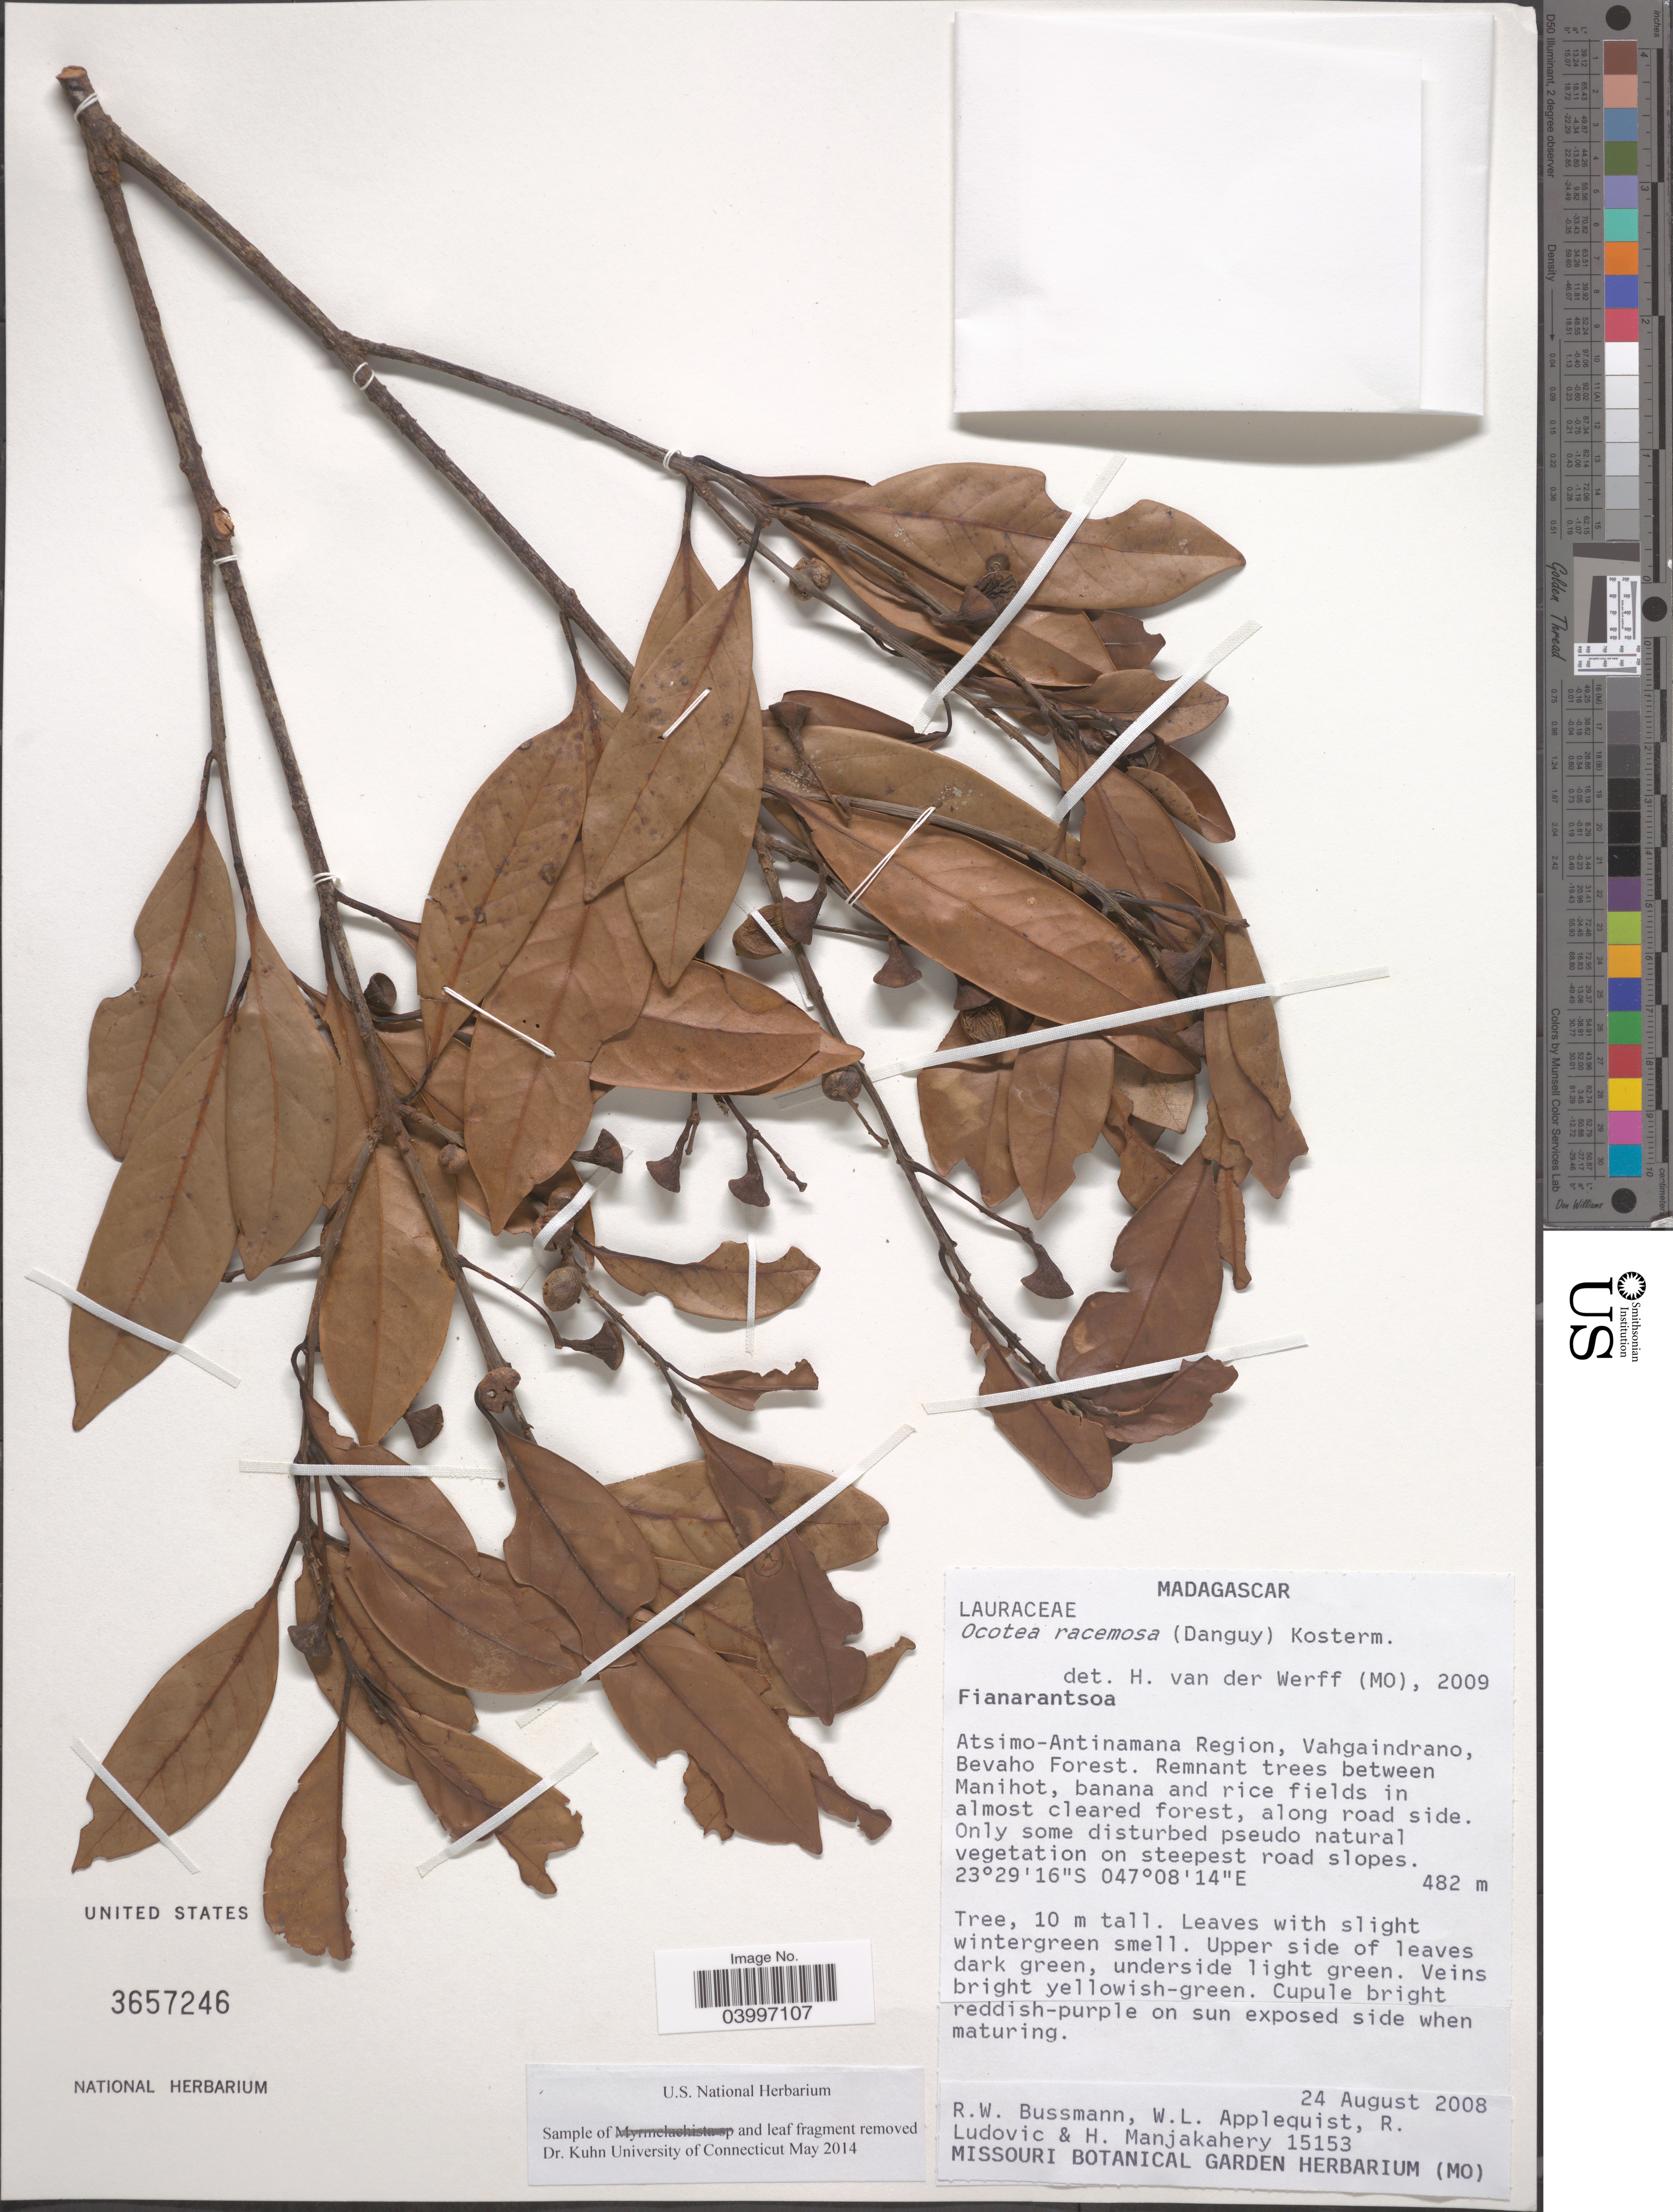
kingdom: Plantae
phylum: Tracheophyta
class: Magnoliopsida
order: Laurales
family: Lauraceae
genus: Ocotea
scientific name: Ocotea racemosa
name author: (Danguy) Kosterm.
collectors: R. W. Bussmann, W. Applequist, R. Ludovic & H. N. Manjakahery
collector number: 15153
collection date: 2008-08-24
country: Madagascar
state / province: Atsimo-Atsinanana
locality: Atsimo-Antinamana Region, Vahgaindrano, Bevaho Forest. Between Manihot, banana and rice fields in almost cleared forest, along road side.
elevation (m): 482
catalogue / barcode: US 3657246